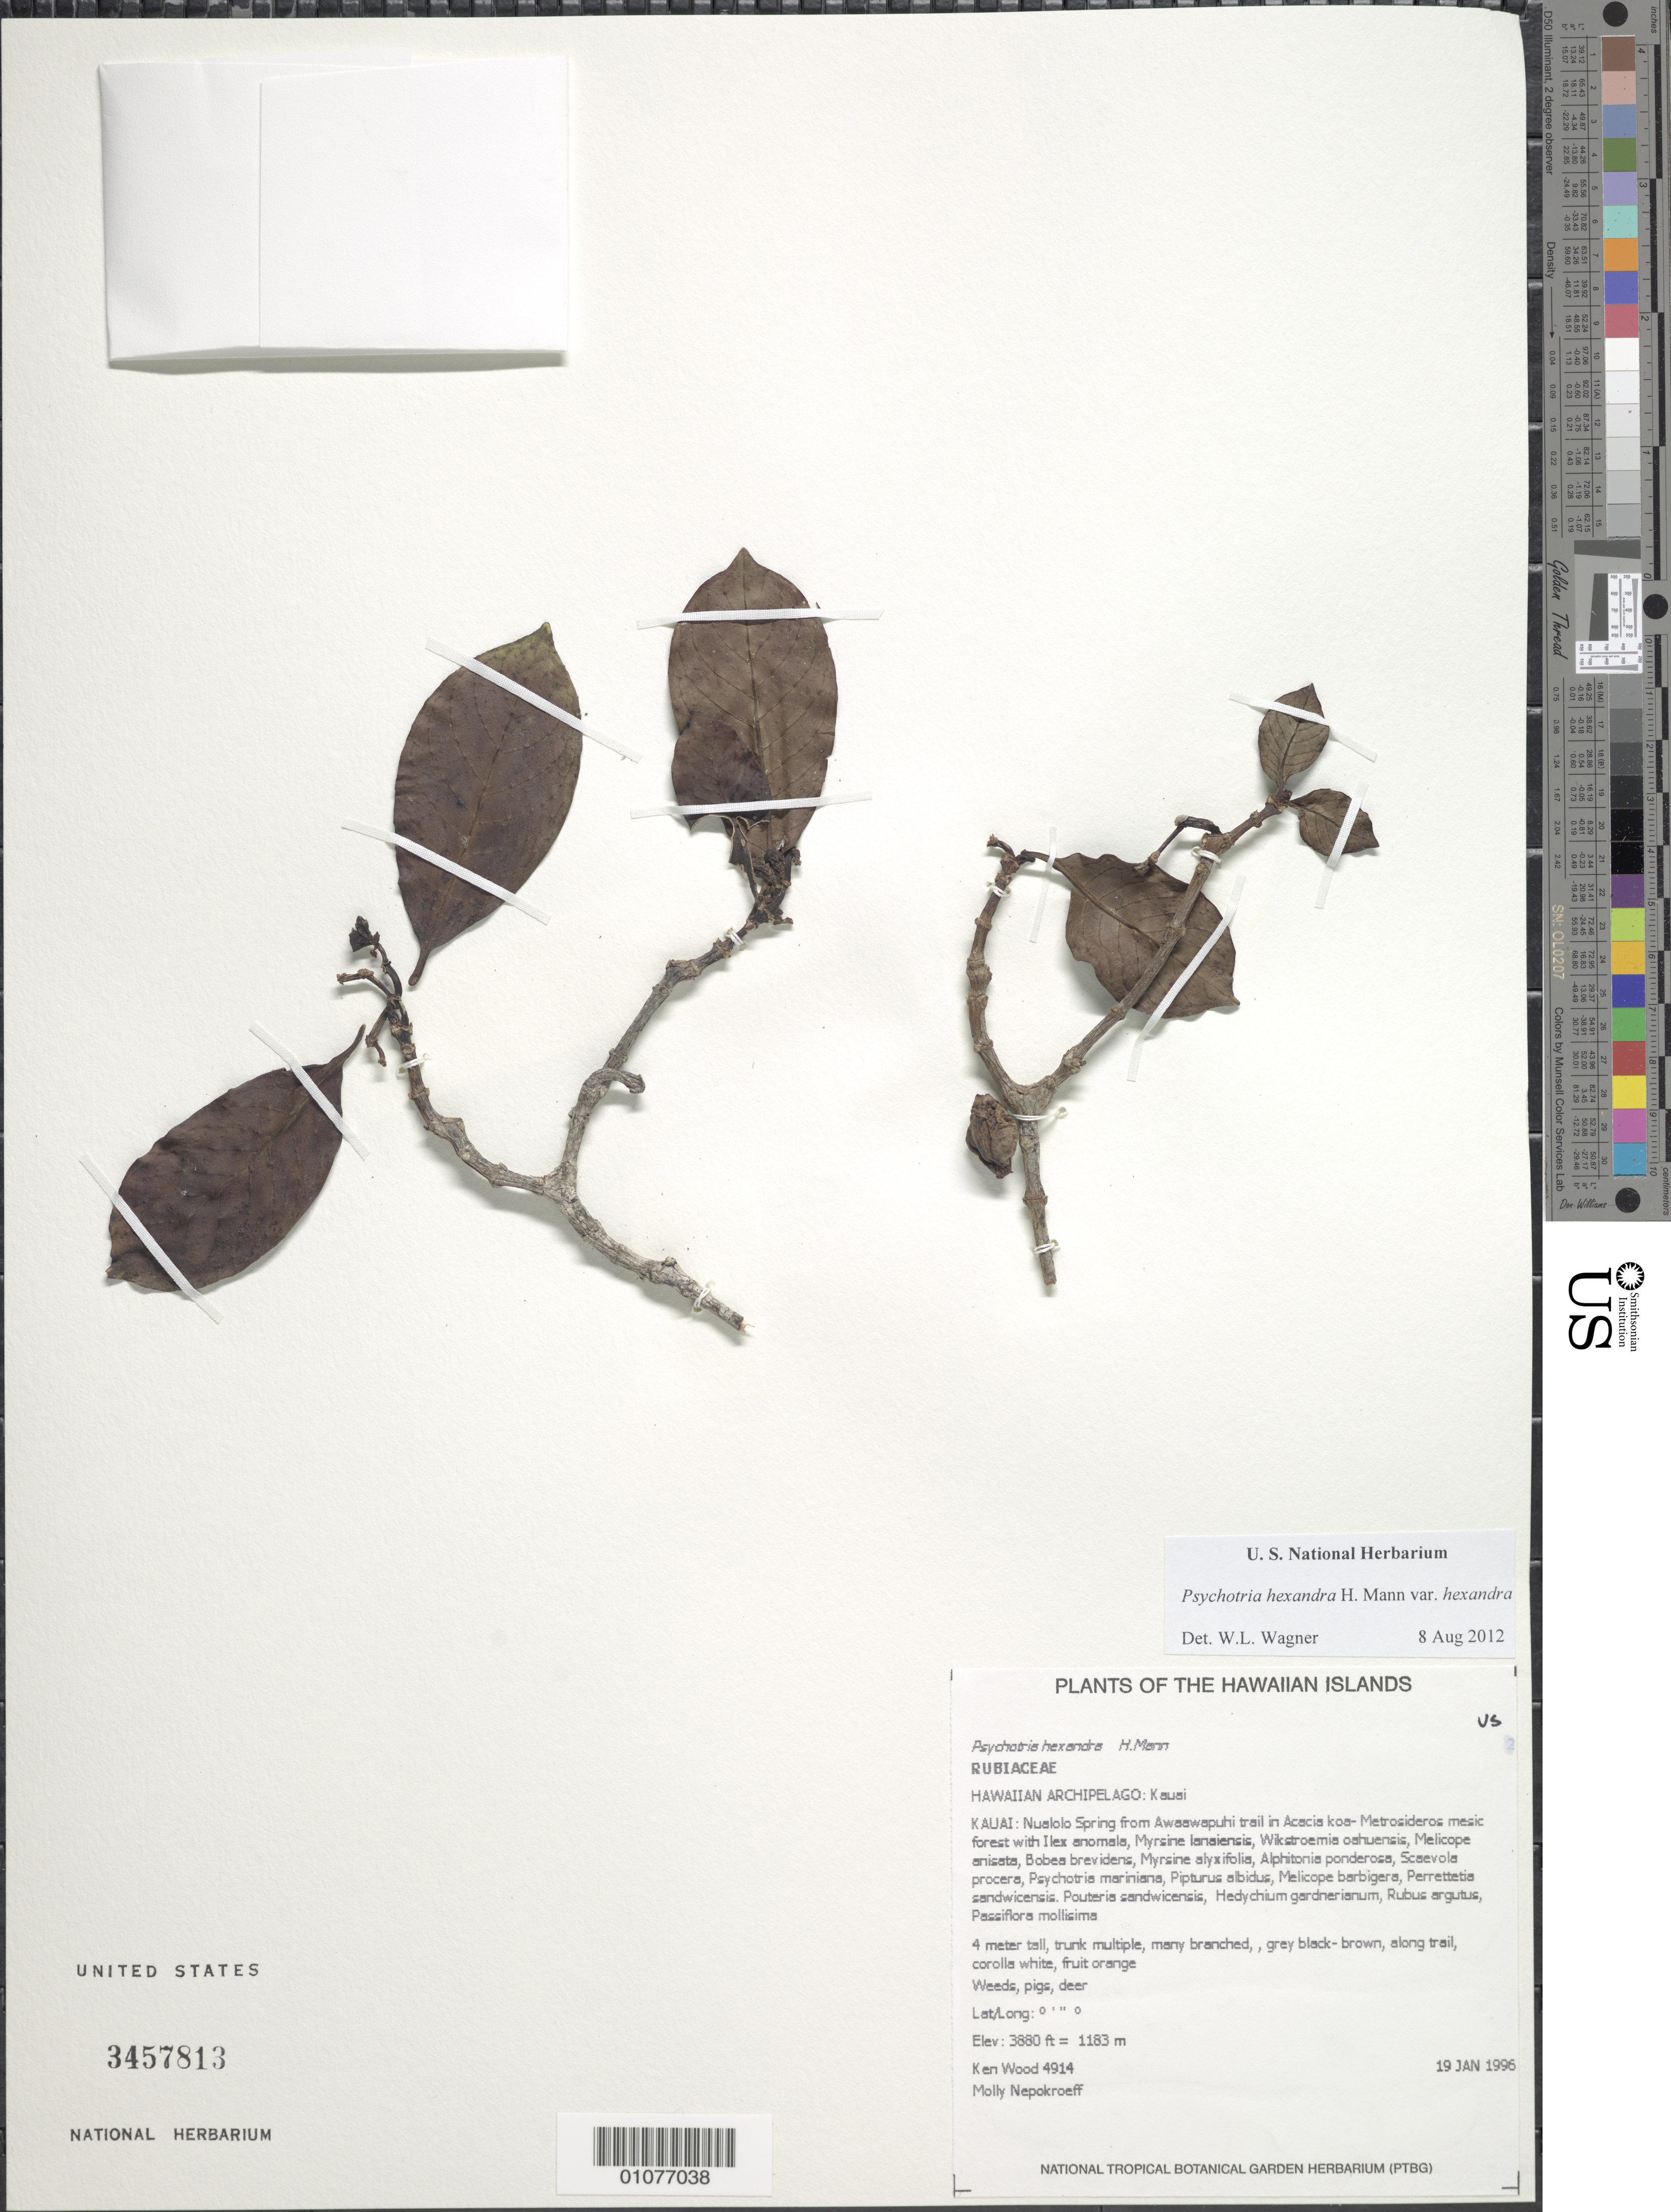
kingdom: Plantae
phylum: Tracheophyta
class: Magnoliopsida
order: Gentianales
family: Rubiaceae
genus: Psychotria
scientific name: Psychotria hexandra var. hexandra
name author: H. Mann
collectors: K. R. Wood & M. Nepokroeff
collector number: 4914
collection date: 1996-01-19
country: United States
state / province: Hawaii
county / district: Kaui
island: Kaua'i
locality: Nualolo Spring from Awaawapuhi trail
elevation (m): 1183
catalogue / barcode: US 3457813